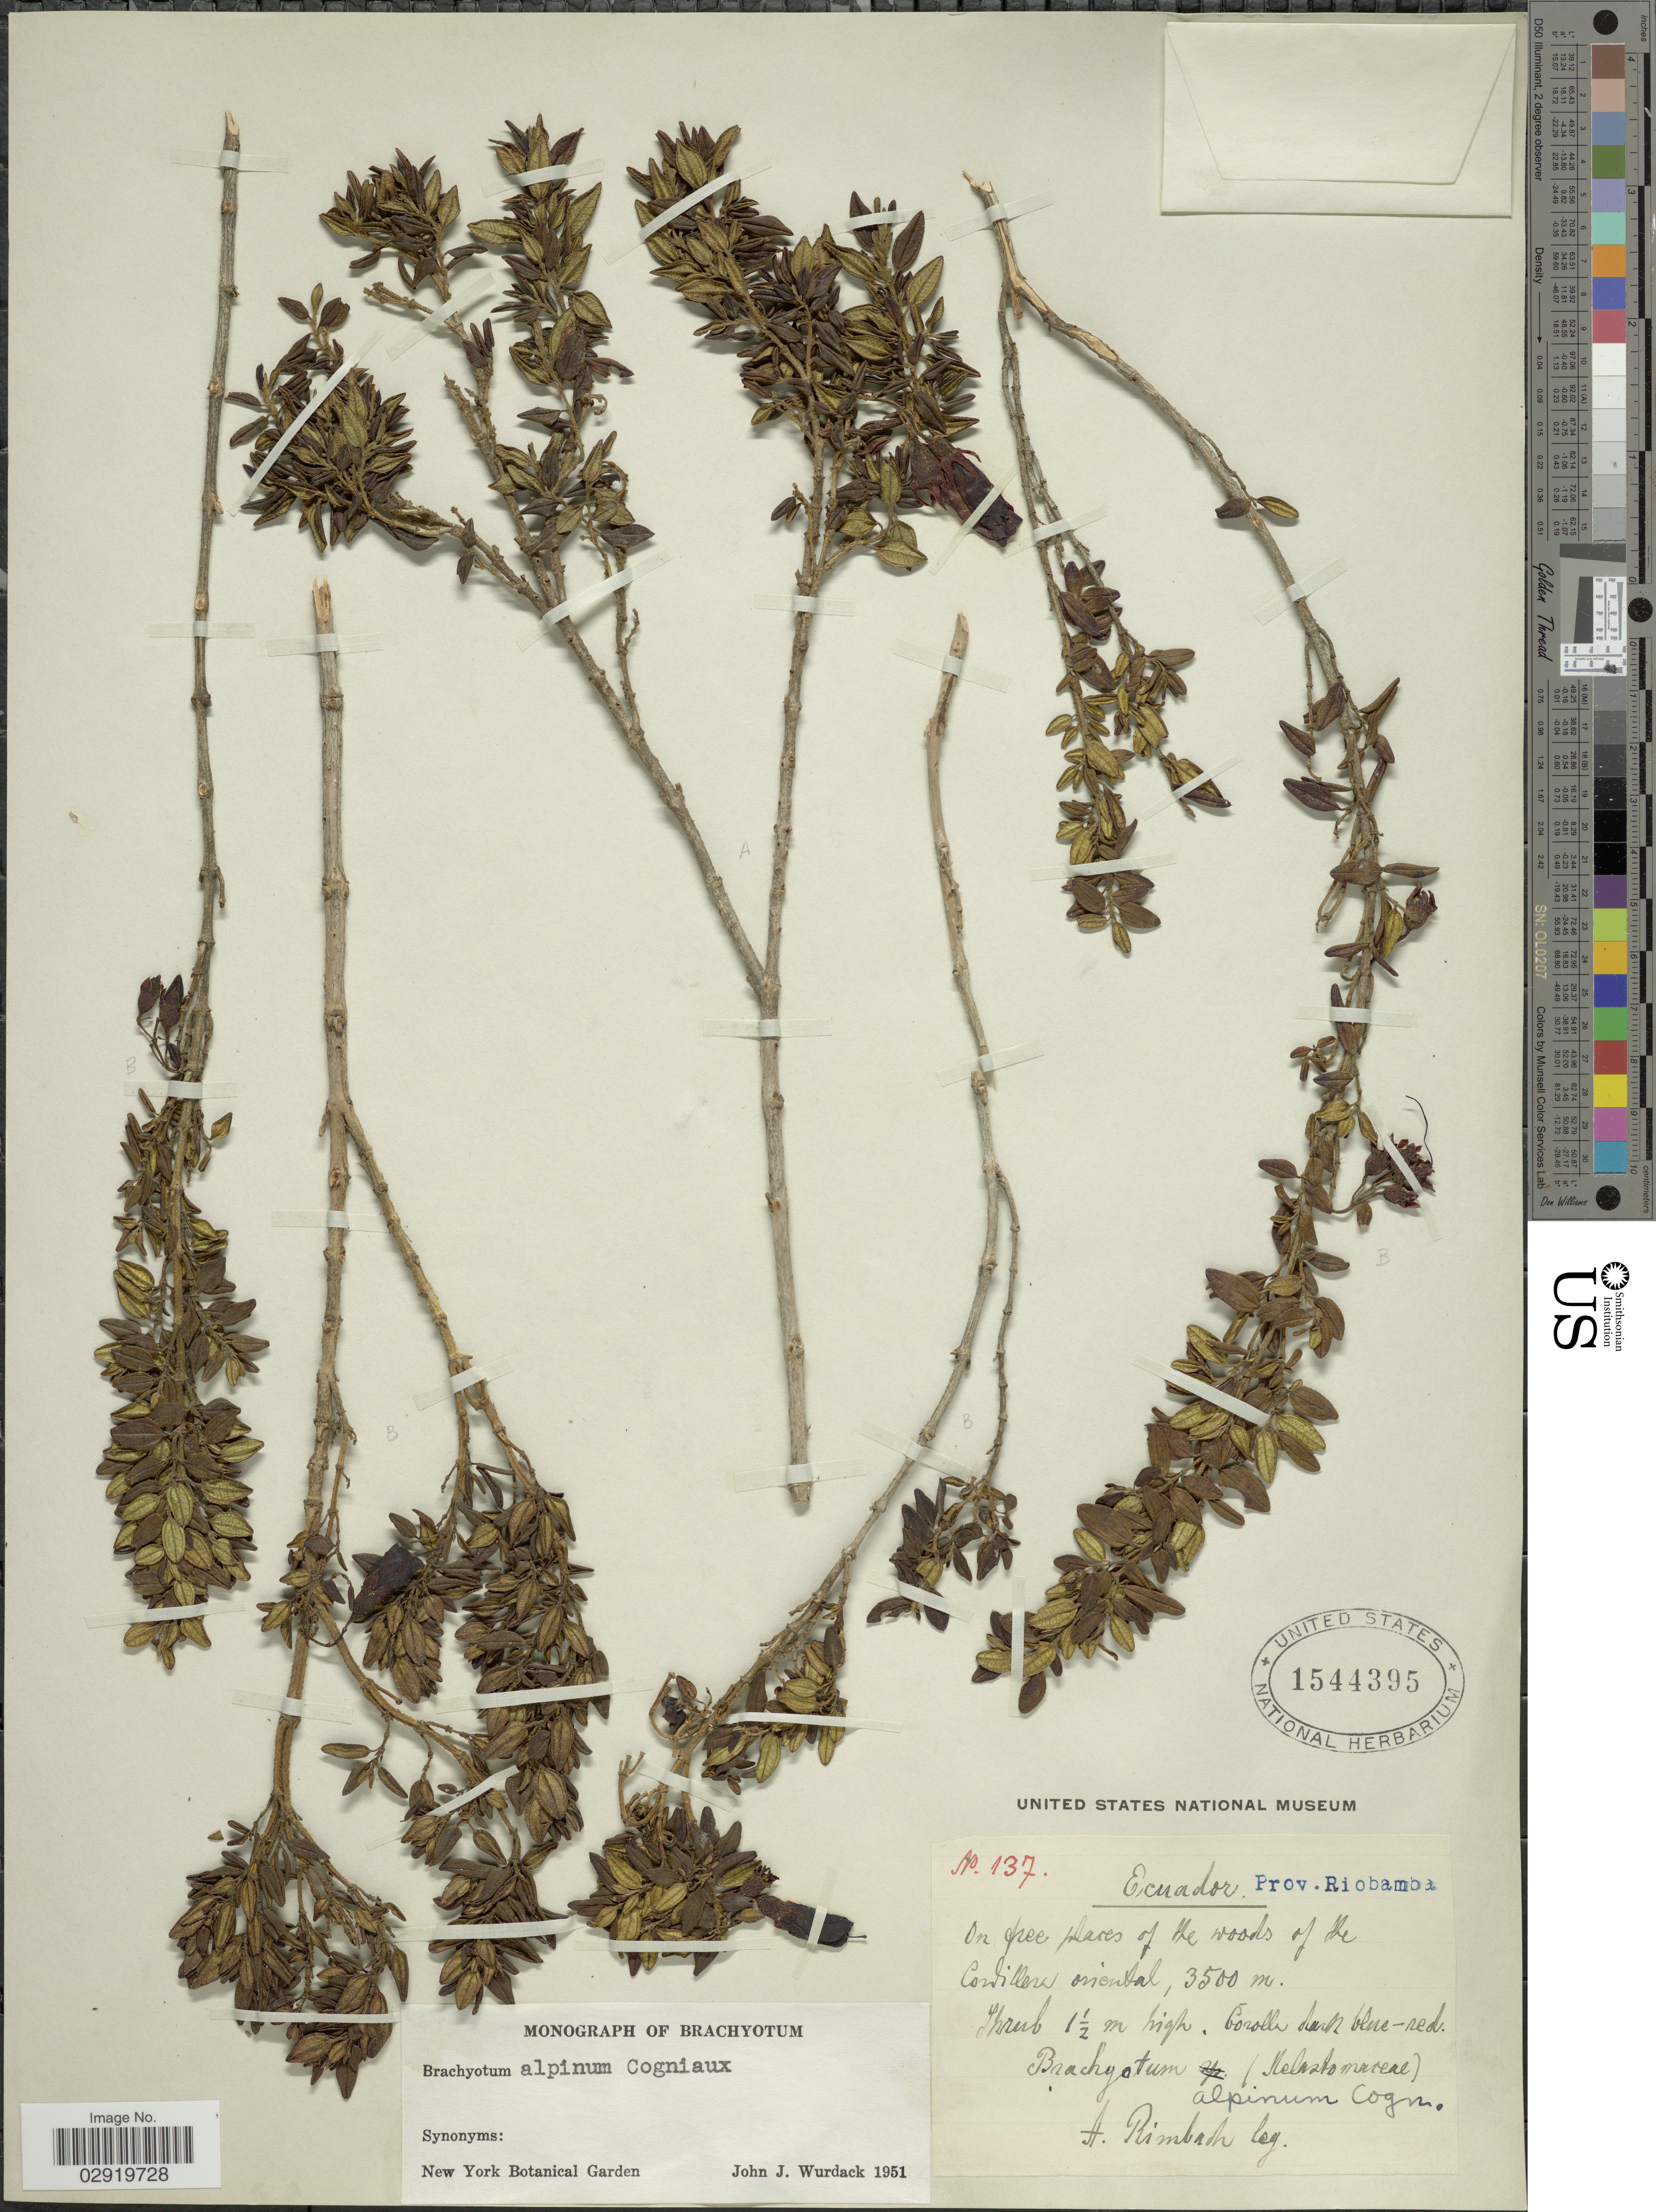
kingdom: Plantae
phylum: Tracheophyta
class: Magnoliopsida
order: Myrtales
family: Melastomataceae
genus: Brachyotum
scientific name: Brachyotum alpinum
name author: Cogn. in A. DC.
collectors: A. Rimbach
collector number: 137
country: Ecuador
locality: Prov. Riobamba. Cordillera oriental.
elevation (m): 3500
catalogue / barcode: US 1544395